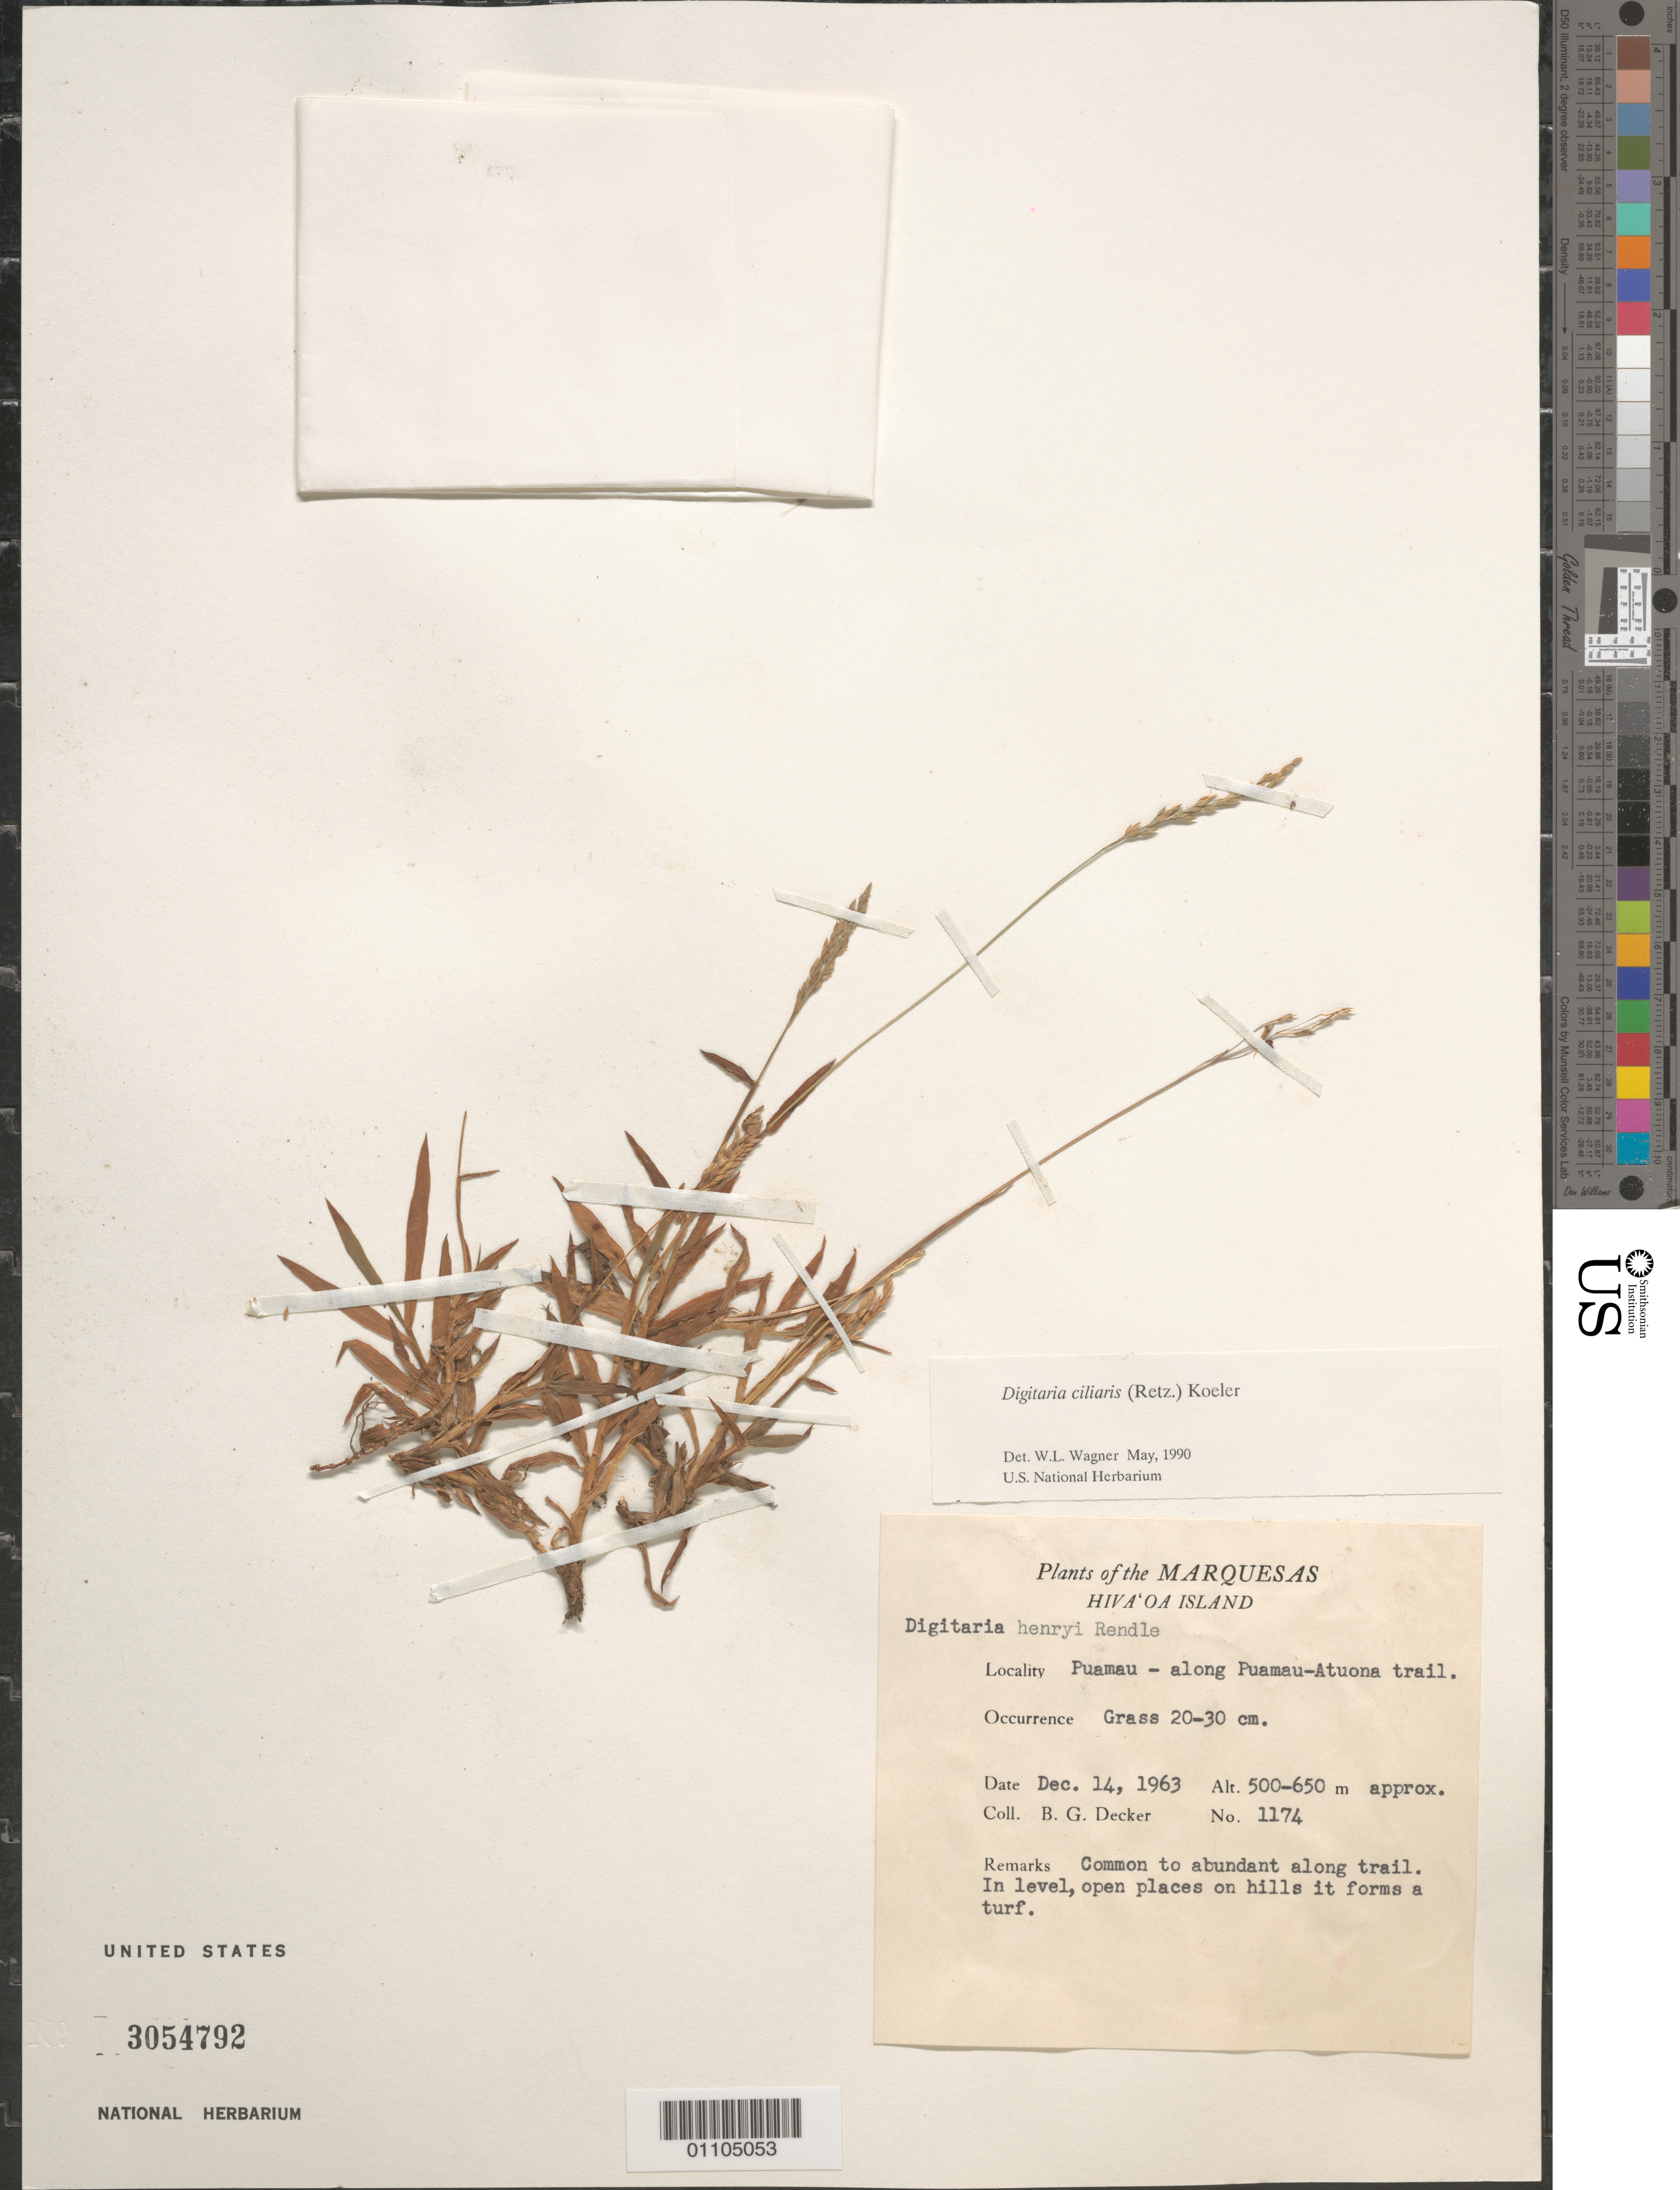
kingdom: Plantae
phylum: Tracheophyta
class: Liliopsida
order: Poales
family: Poaceae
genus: Digitaria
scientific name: Digitaria ciliaris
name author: (Retz.) Koeler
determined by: Wagner, W. L., (BOT), Smithsonian Institution - National Museum of Natural History (UNITED STATES)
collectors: B. G. Decker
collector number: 1174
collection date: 1963-12-14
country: French Polynesia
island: Hiva Oa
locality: Puamau, along Puamau-Atuona Trail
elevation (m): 500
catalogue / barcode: US 3054792